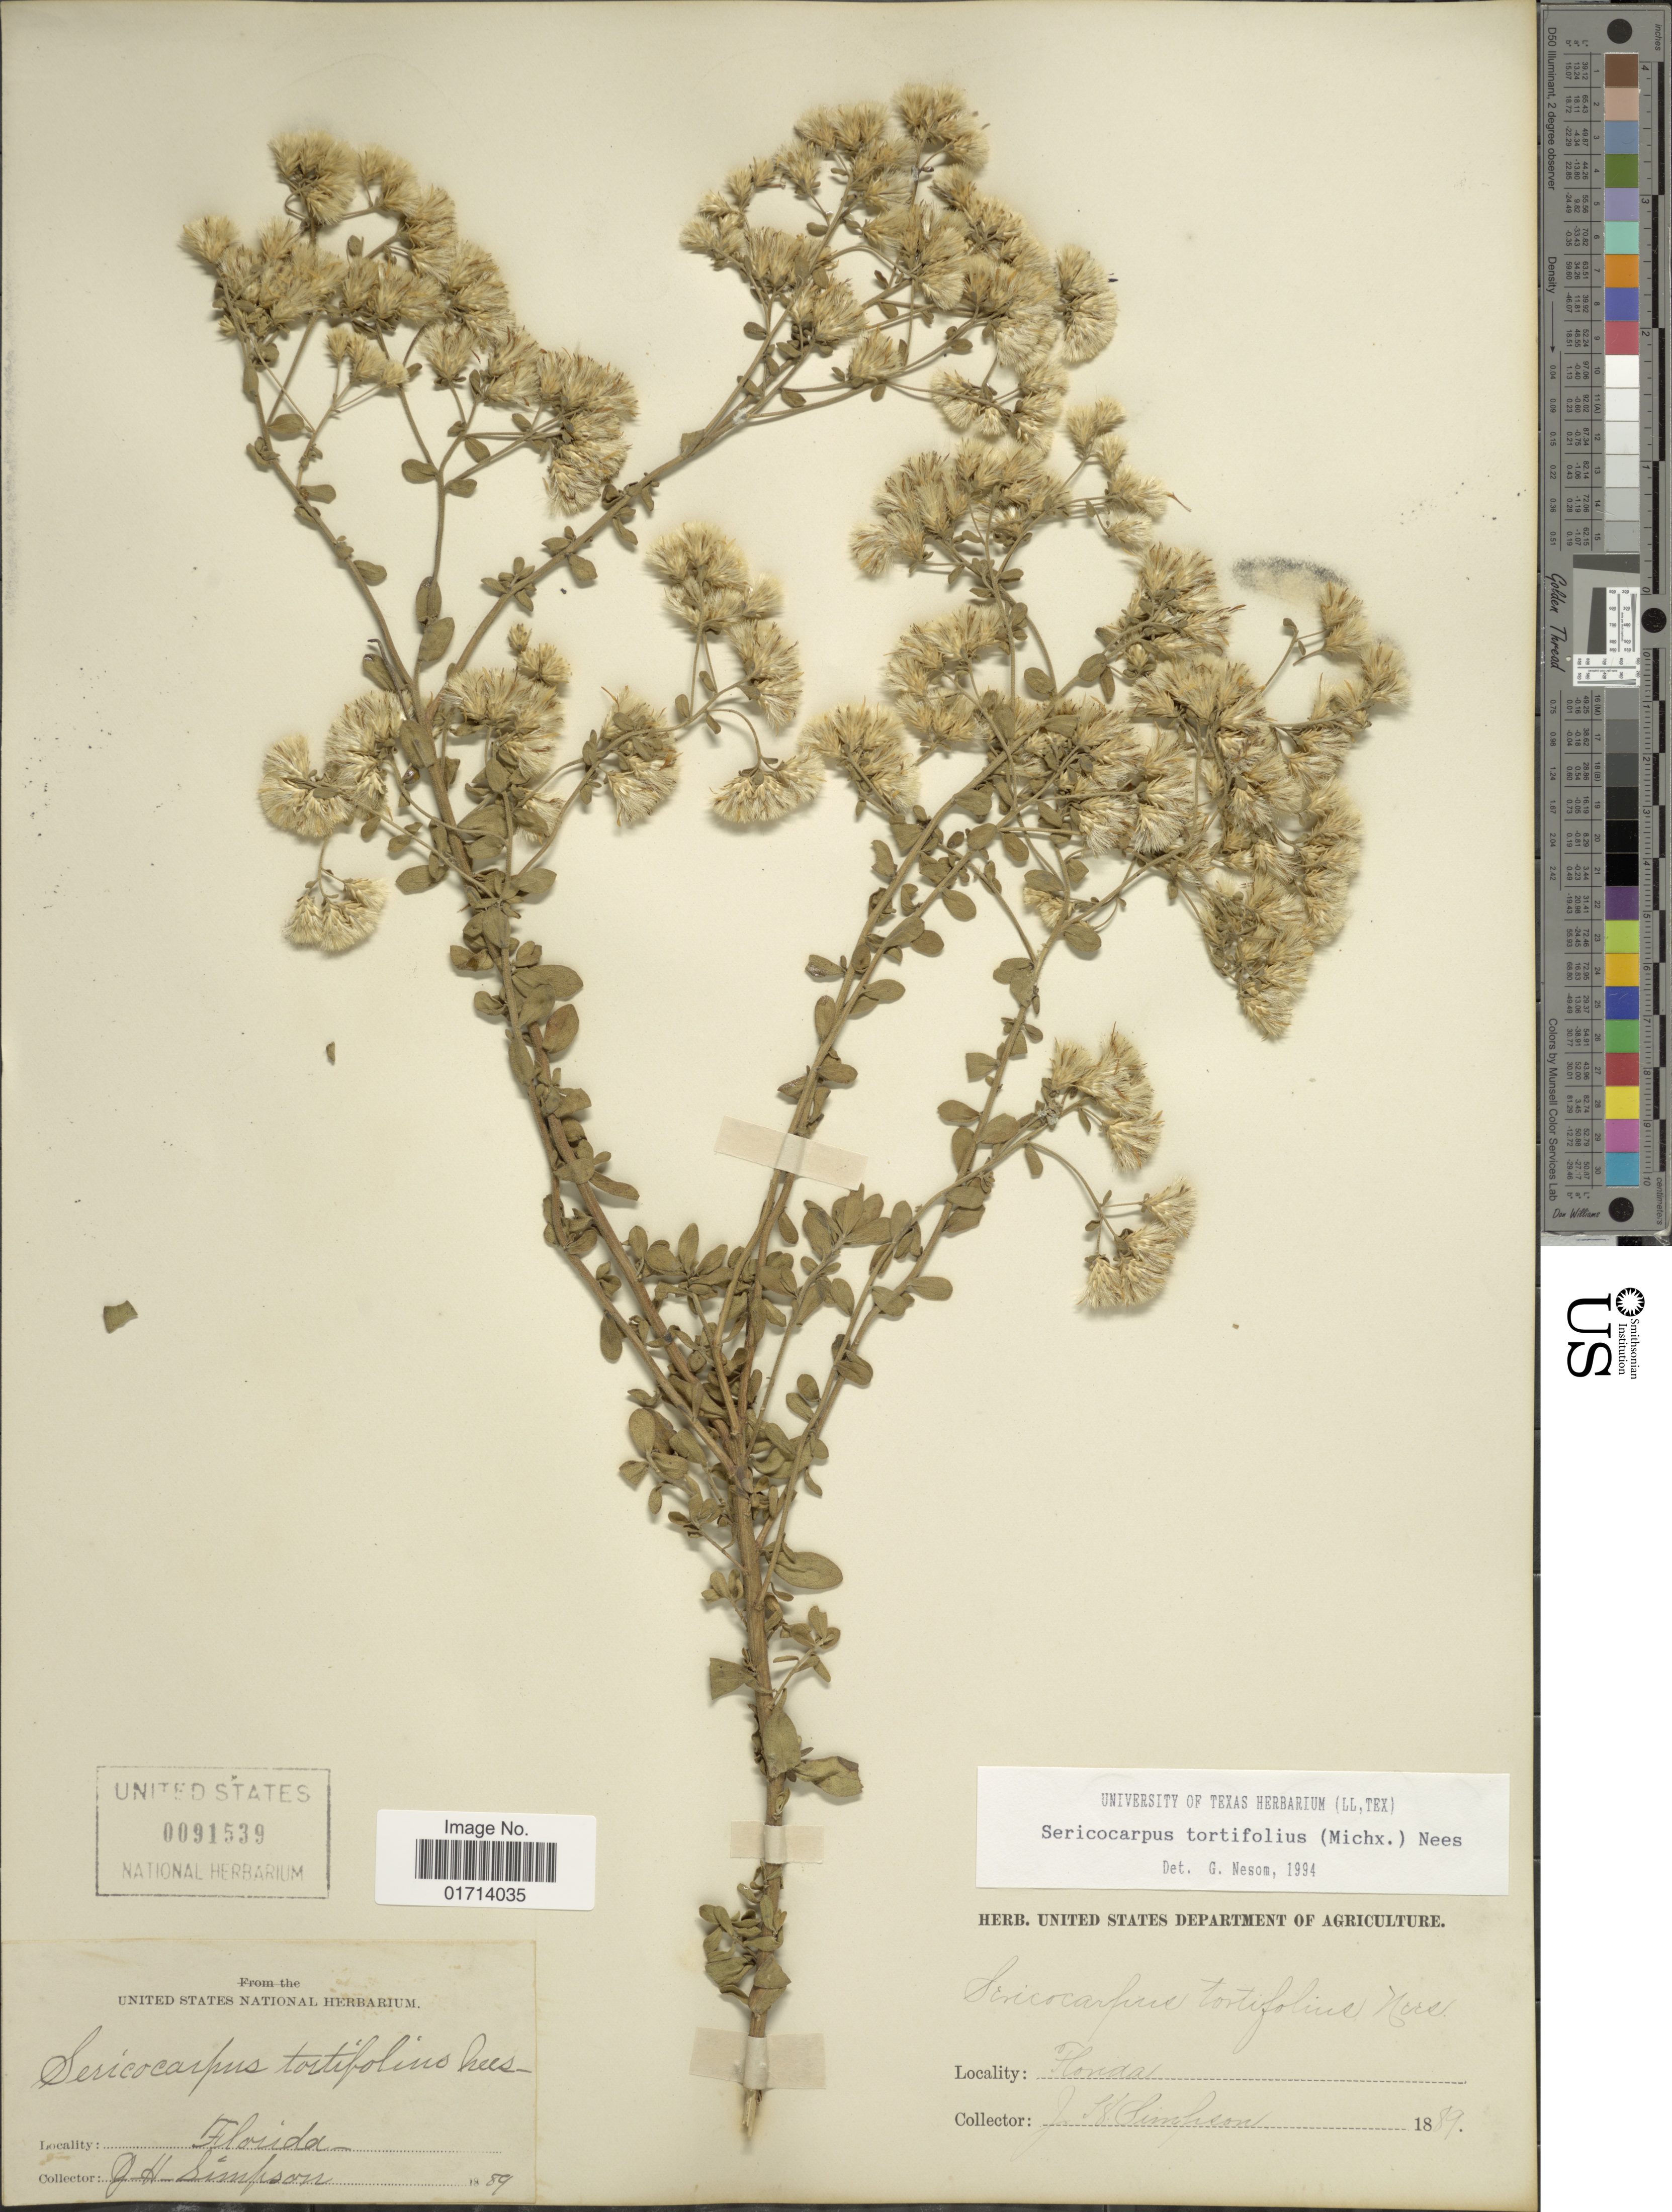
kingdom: Plantae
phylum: Tracheophyta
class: Magnoliopsida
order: Asterales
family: Asteraceae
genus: Sericocarpus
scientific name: Sericocarpus tortifolius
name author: (Michx.) Nees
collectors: J. H. Simpson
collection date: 1889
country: United States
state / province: Florida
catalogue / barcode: US 91539